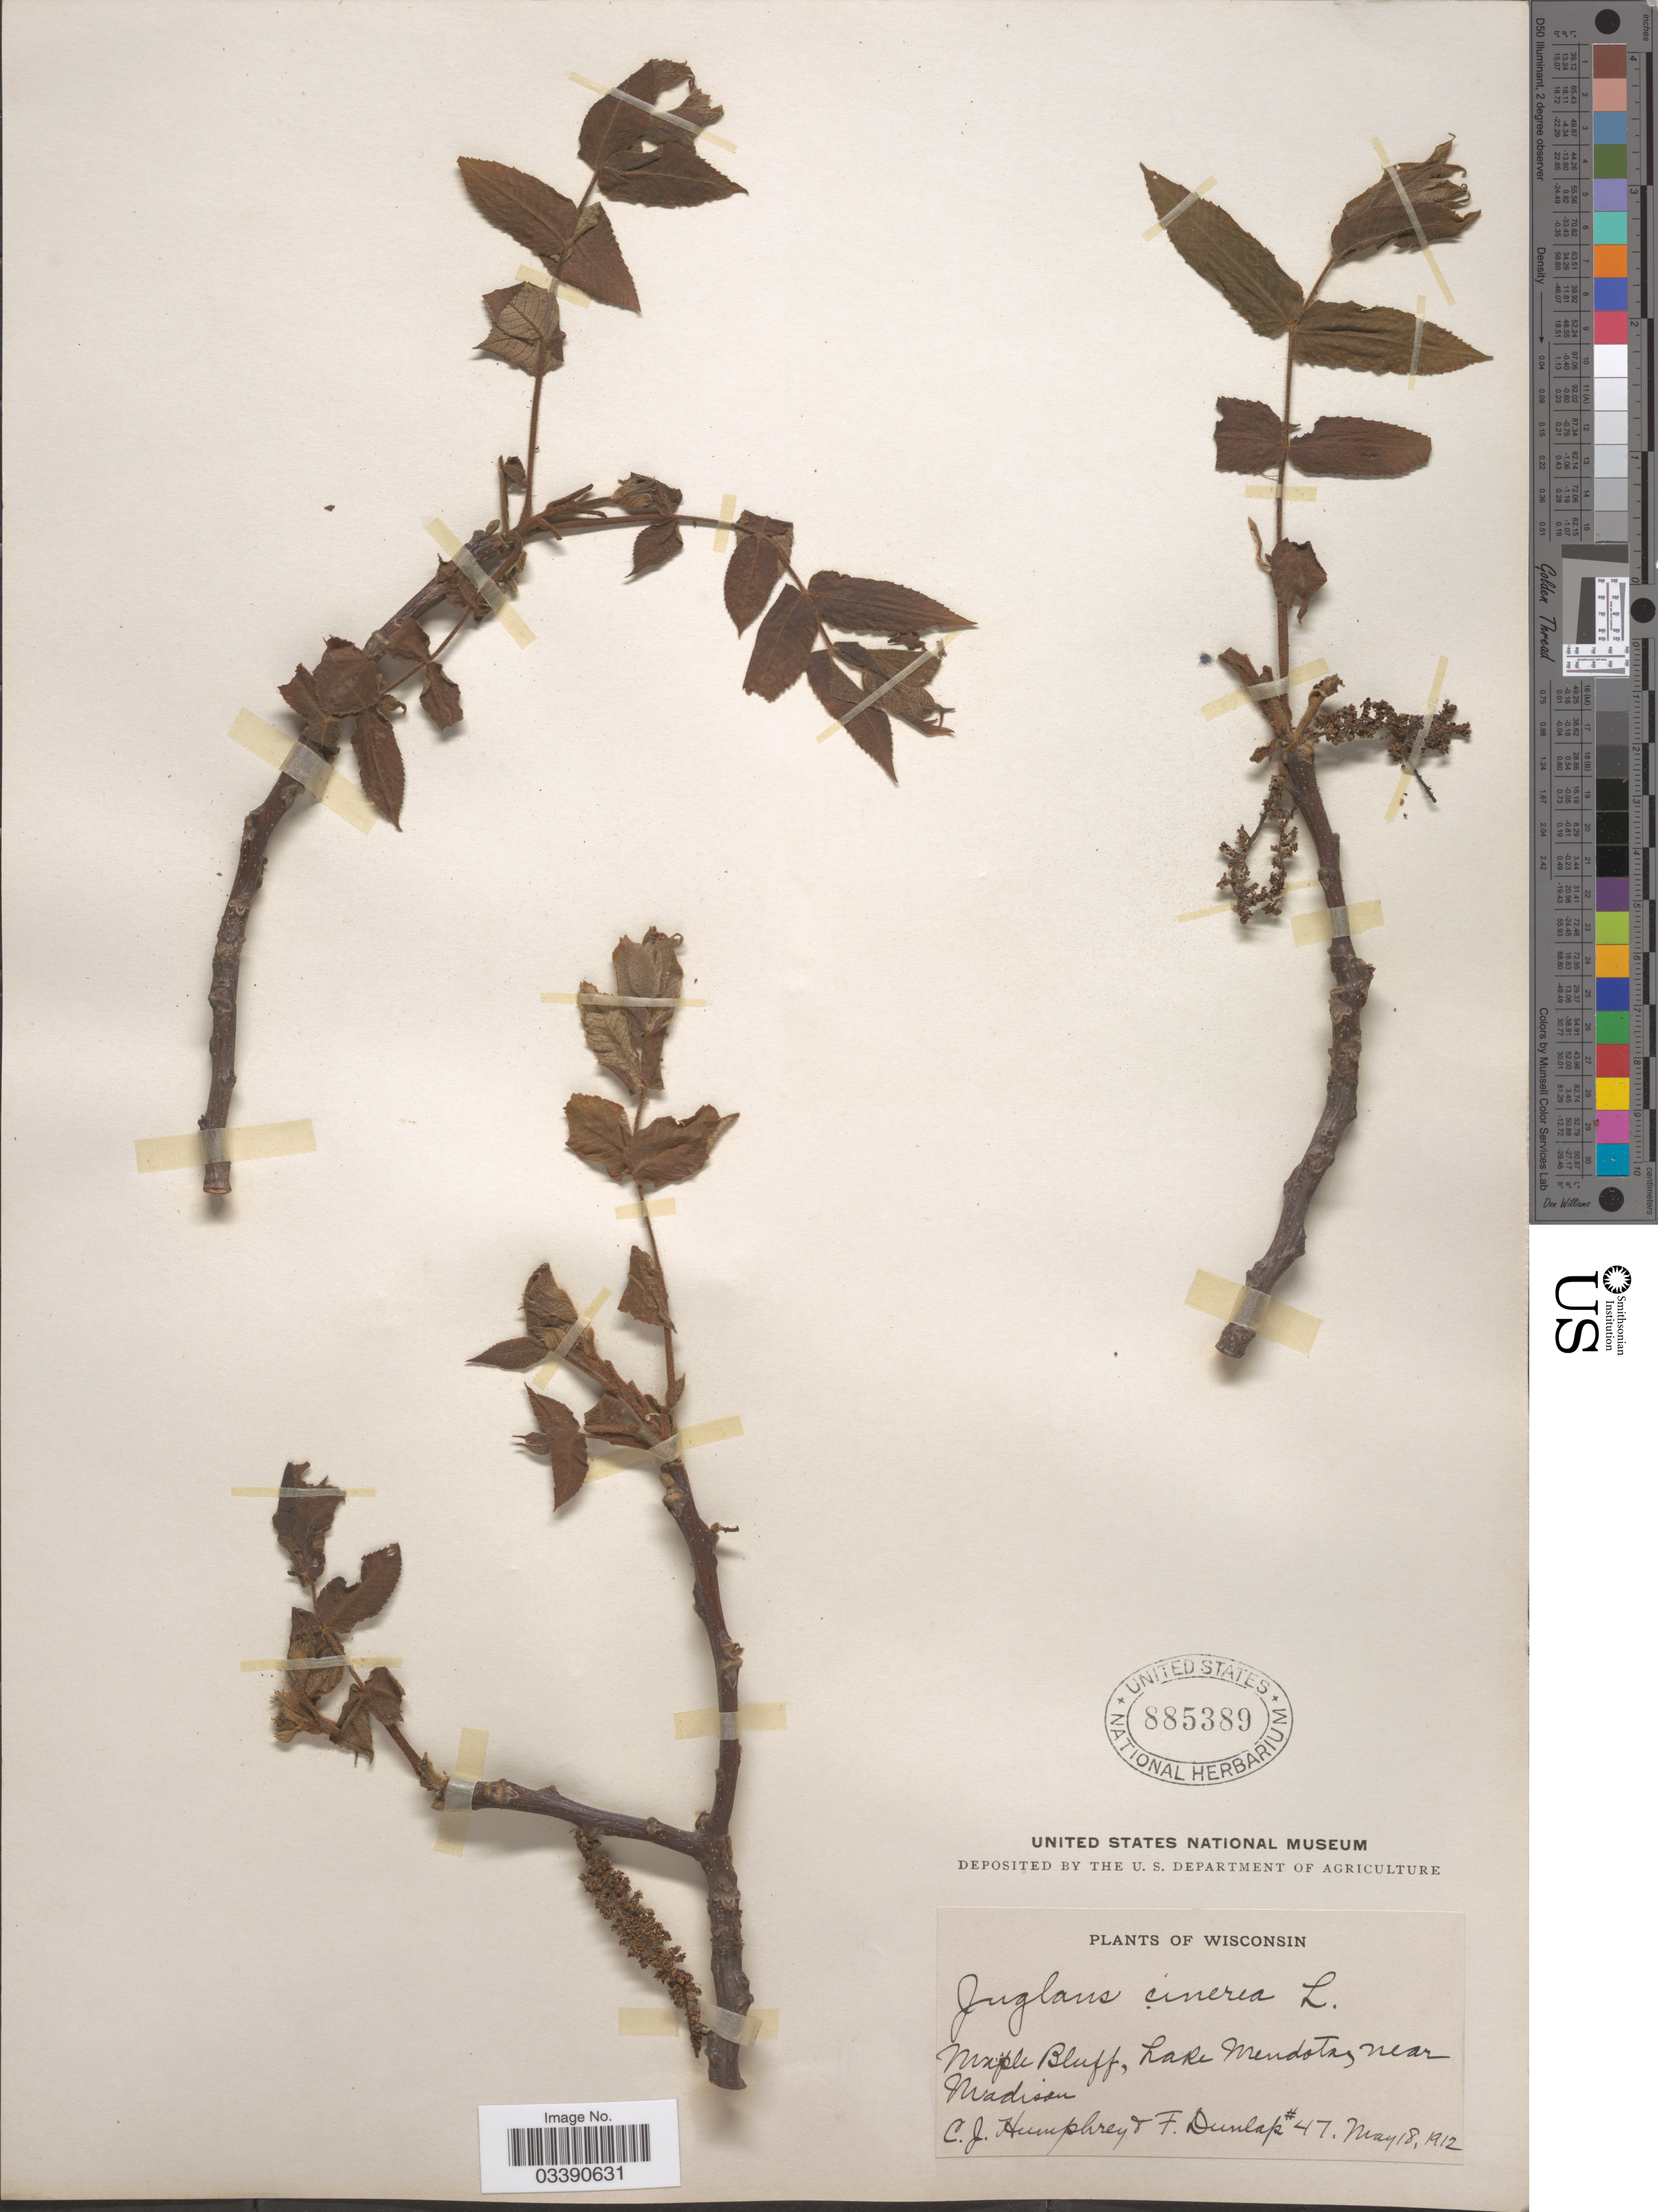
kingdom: Plantae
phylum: Tracheophyta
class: Magnoliopsida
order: Fagales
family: Juglandaceae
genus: Juglans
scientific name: Juglans cinerea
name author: L.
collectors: C. Humphrey & F. Dunlap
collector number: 47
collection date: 1912-05-18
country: United States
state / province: Wisconsin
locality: Maple Bluff, Lake Mendota, near Madison.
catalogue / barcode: US 885389